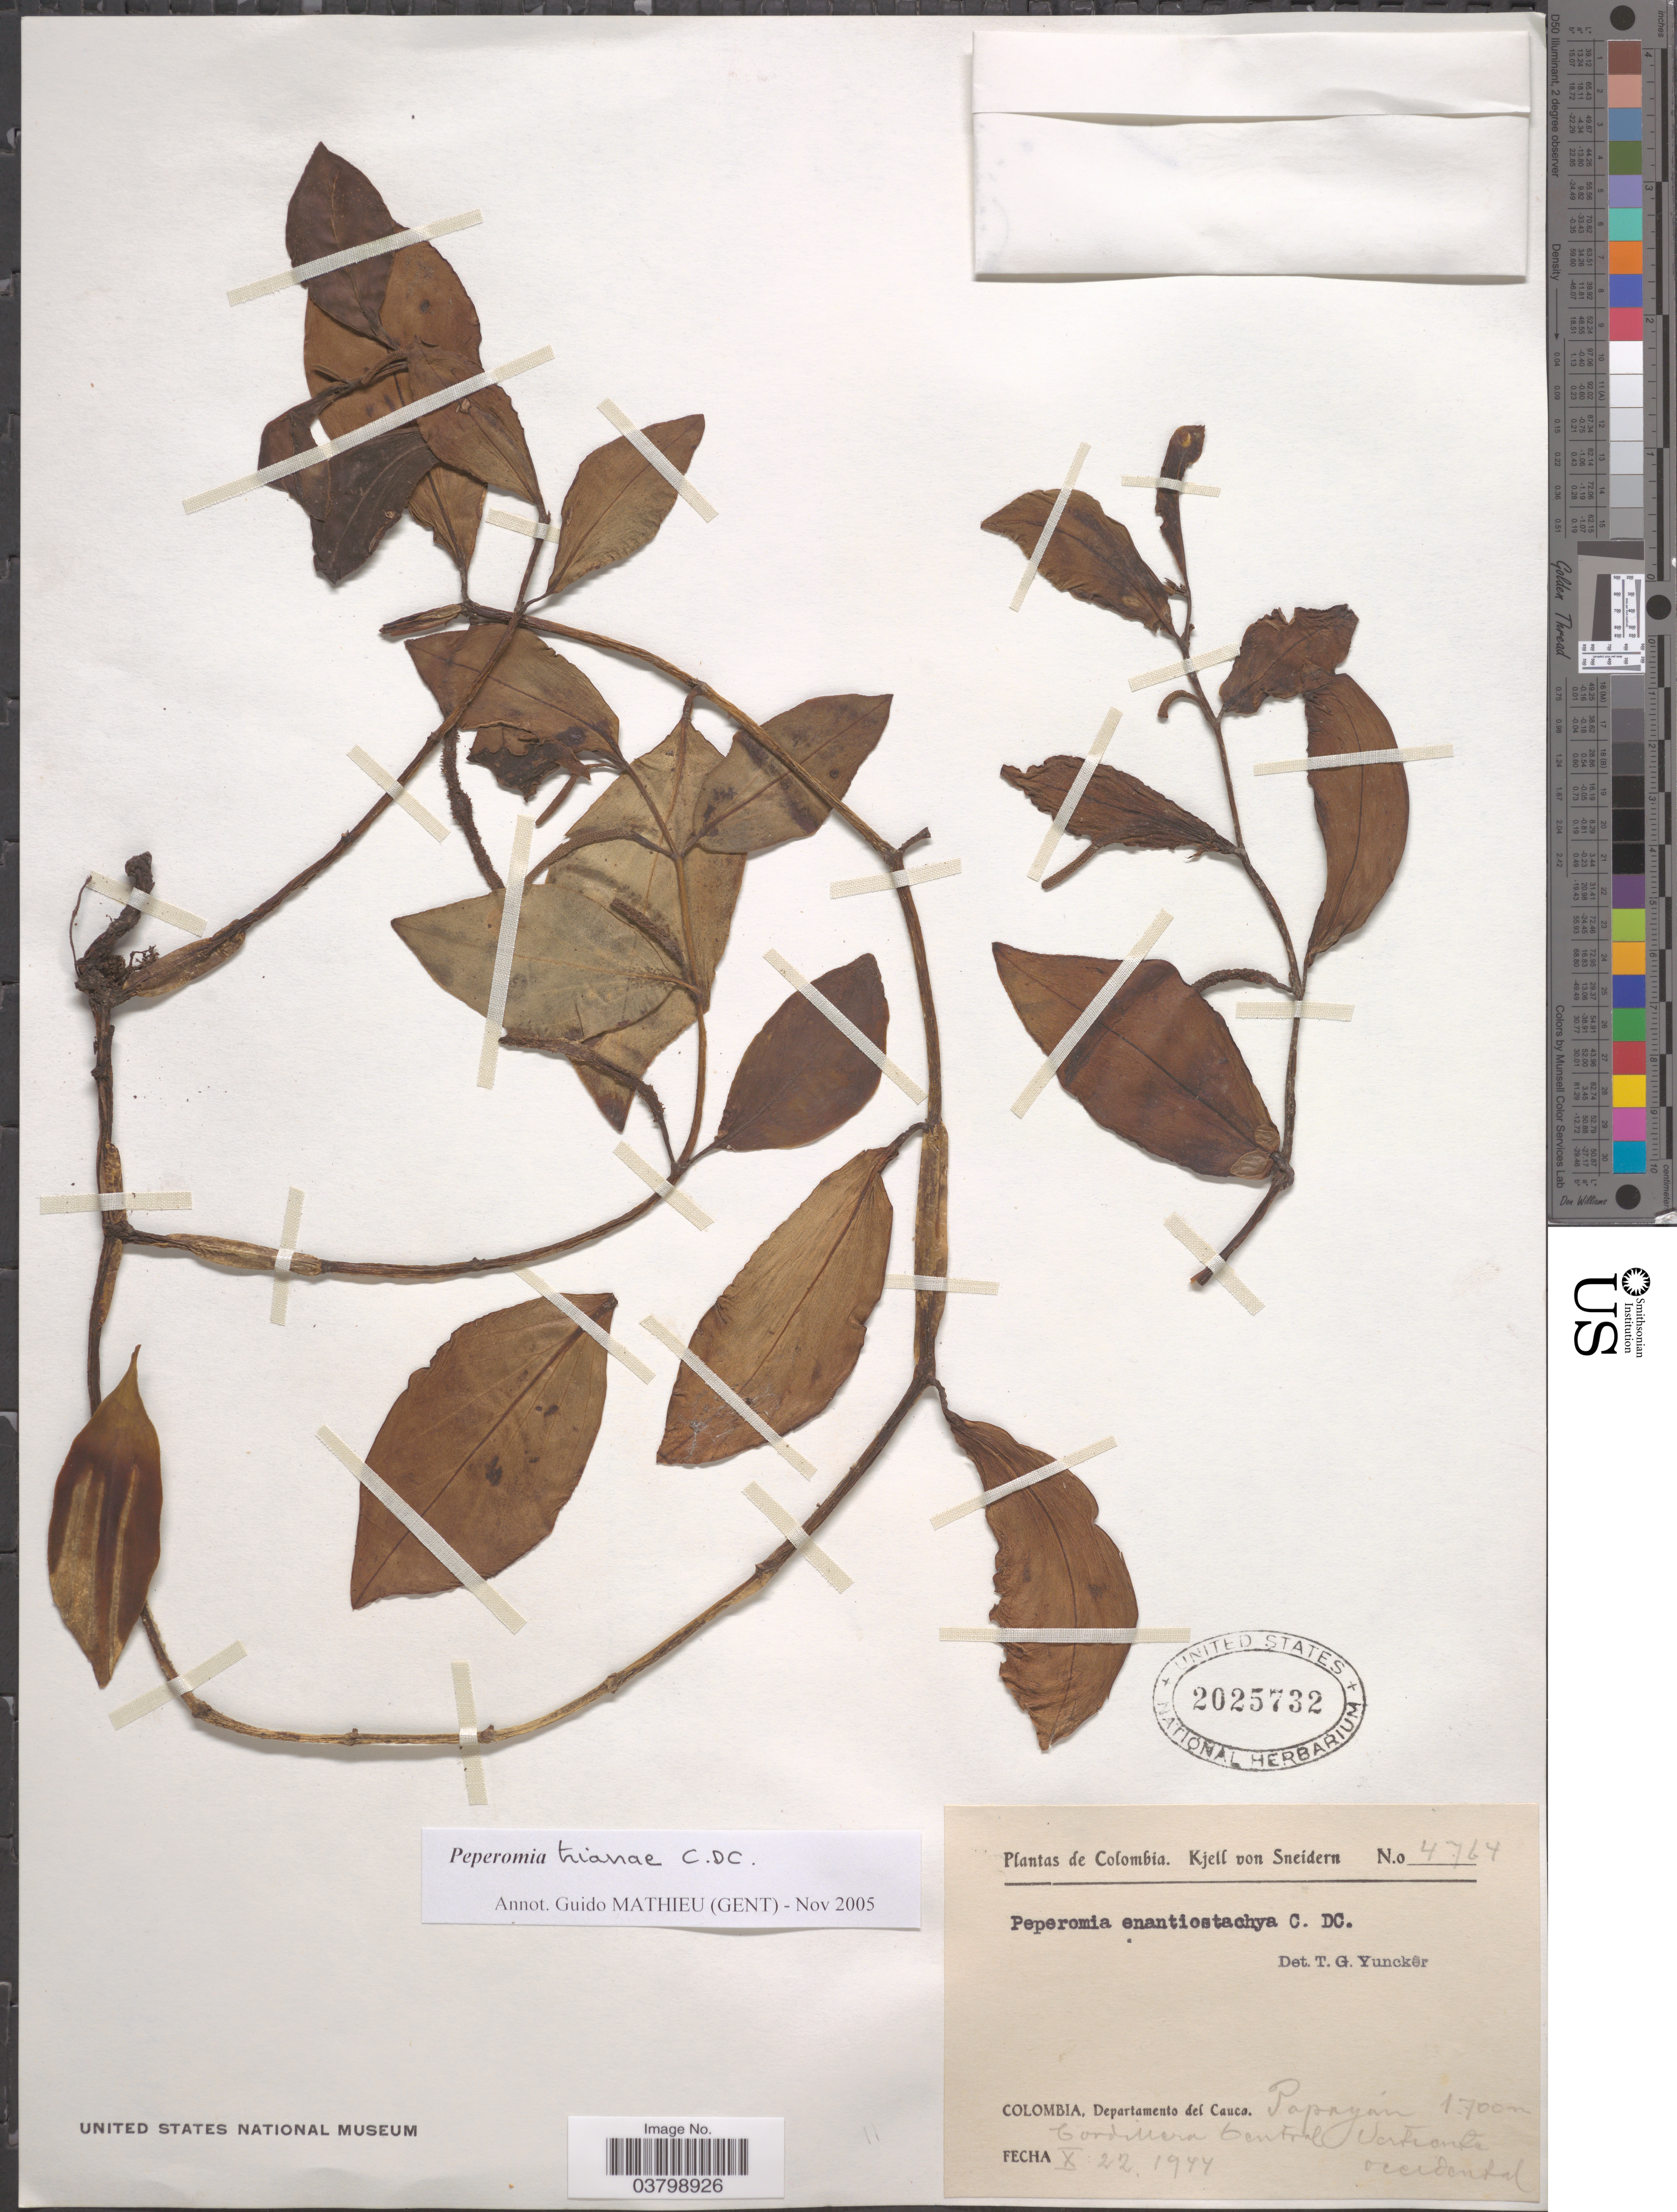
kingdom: Plantae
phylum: Tracheophyta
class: Magnoliopsida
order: Piperales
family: Piperaceae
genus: Peperomia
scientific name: Peperomia trianae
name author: C. DC.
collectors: K. von Sneidern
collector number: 4764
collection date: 1944-10-22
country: Colombia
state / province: Cauca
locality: Departamento del Cauca. Popayán. Cordillera Central. Vertiente occidental.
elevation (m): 1700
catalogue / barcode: US 2025732